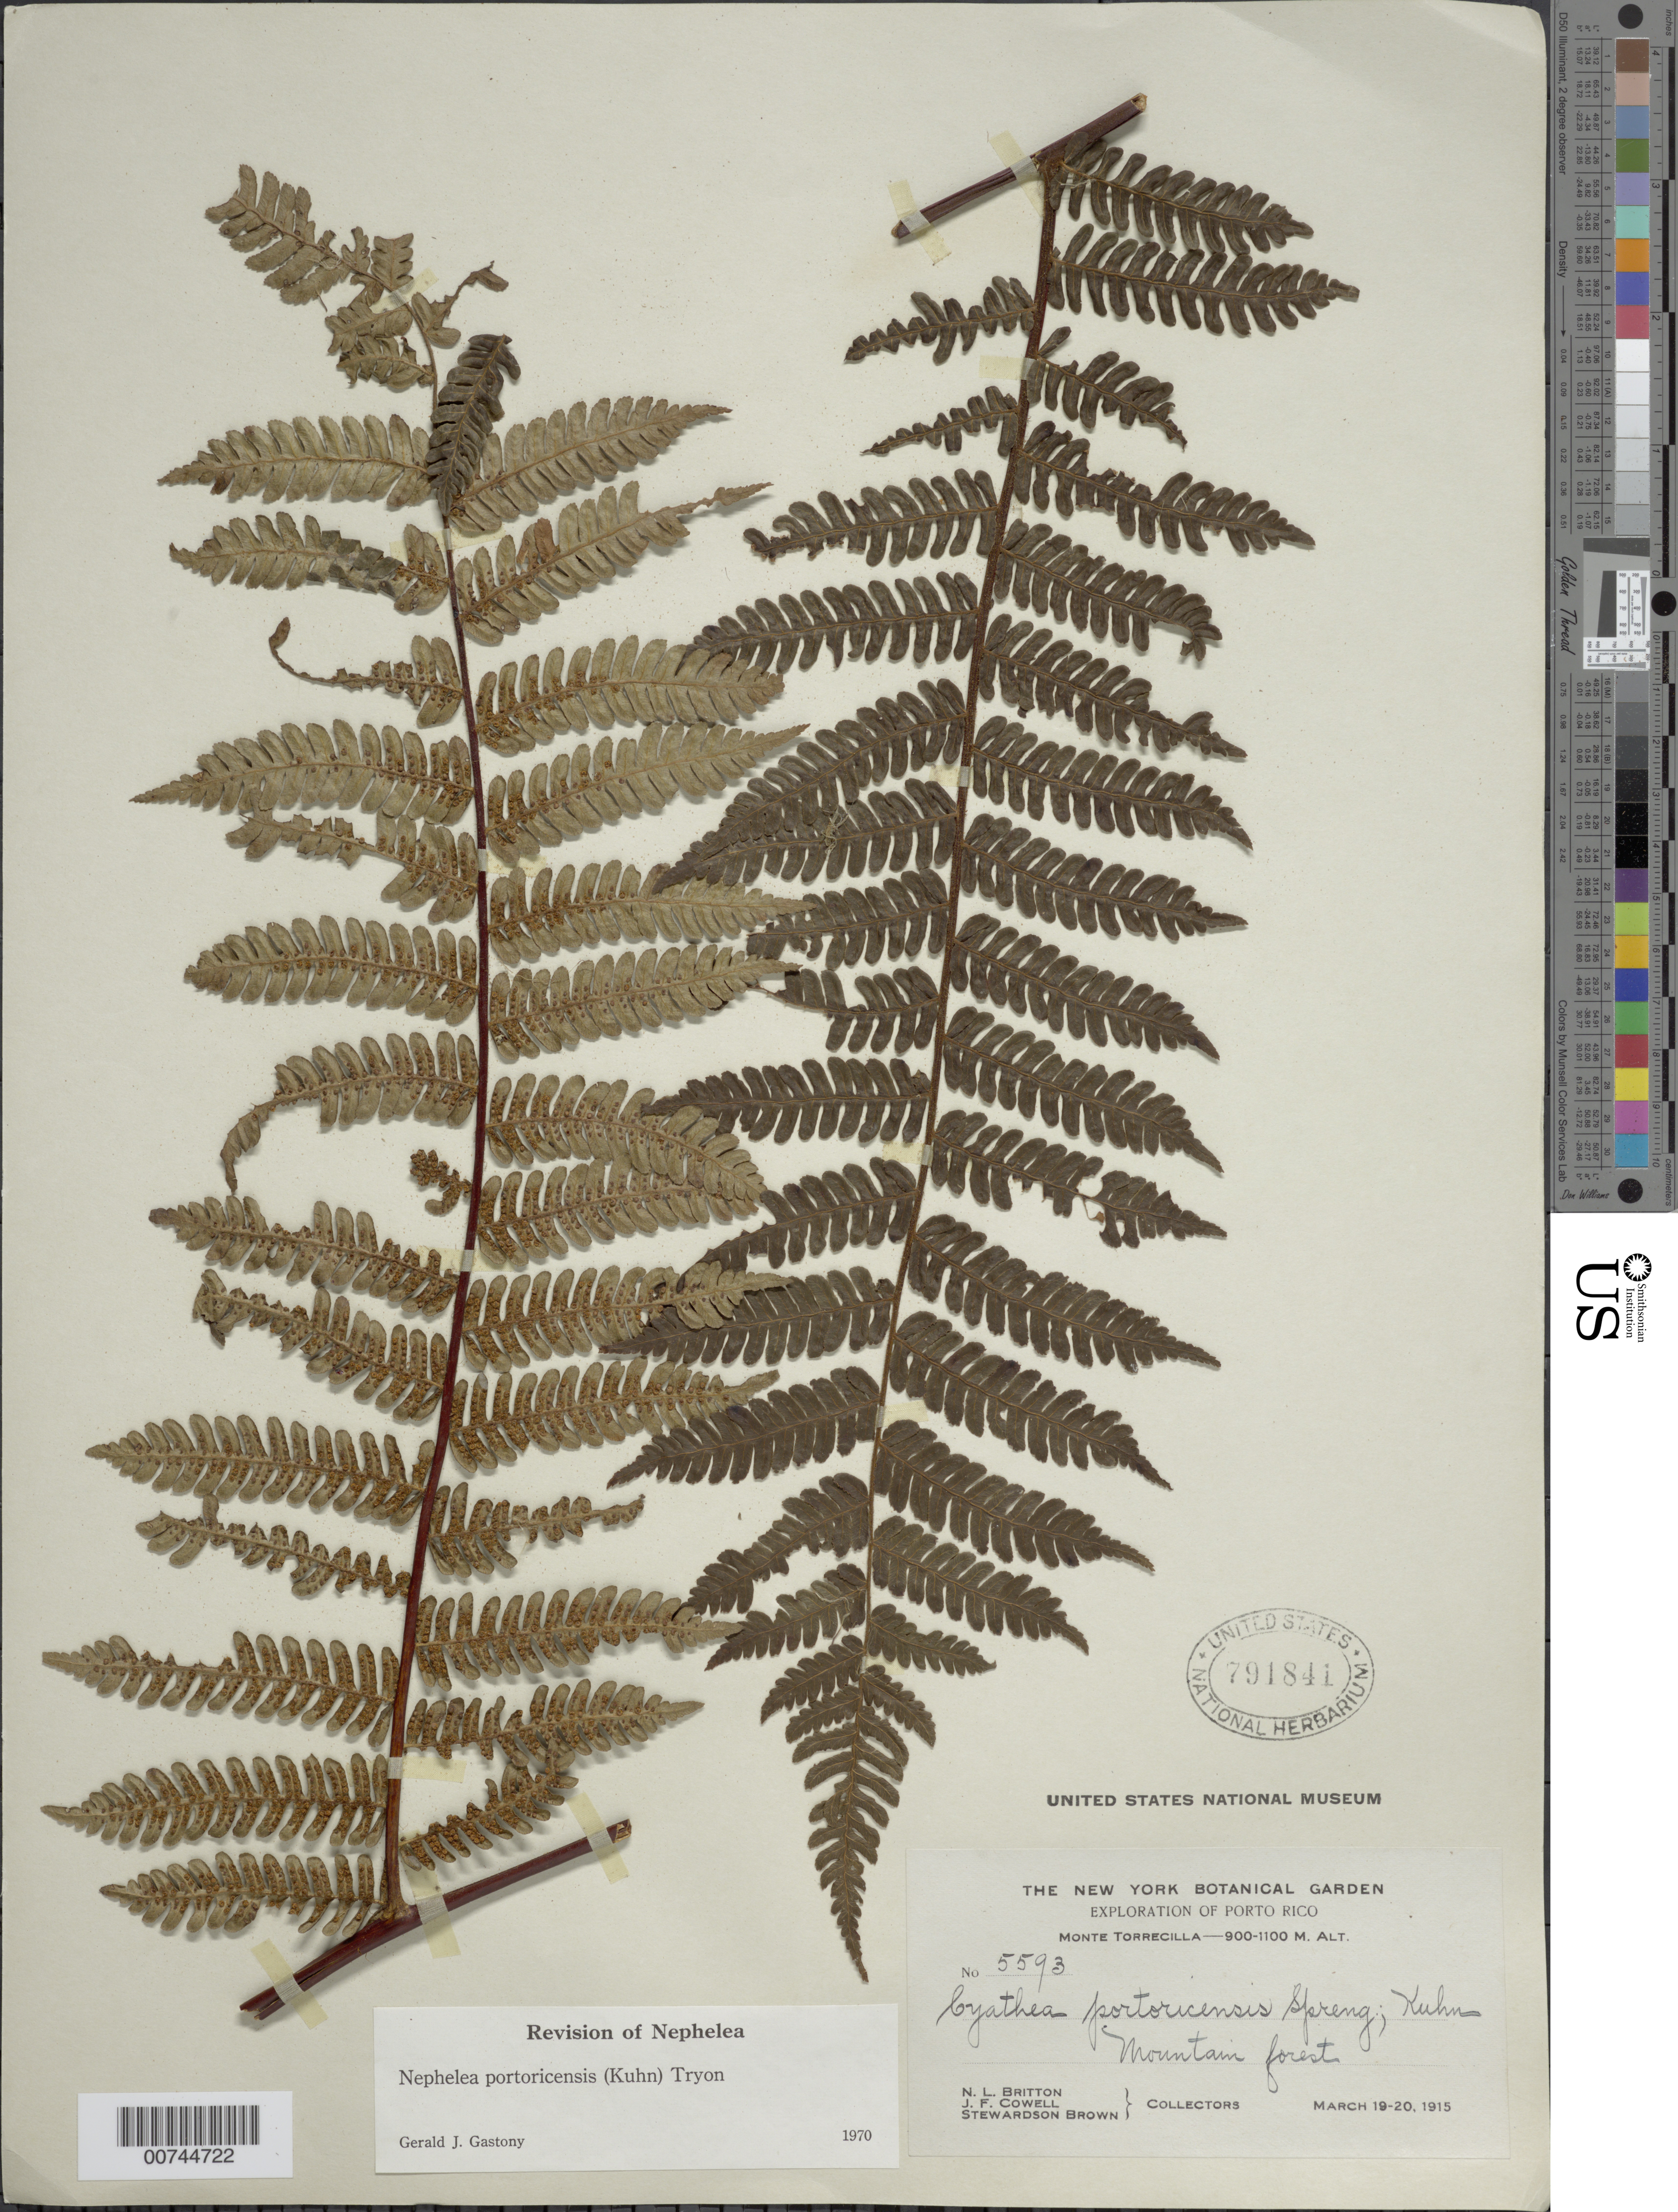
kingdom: Plantae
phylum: Tracheophyta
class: Polypodiopsida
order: Cyatheales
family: Cyatheaceae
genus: Alsophila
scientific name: Alsophila portoricensis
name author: (Spreng. ex Kuhn) D.S. Conant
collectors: N. Britton, J. F. Cowell & S. Brown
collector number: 5593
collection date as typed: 19 Mar 1915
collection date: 1915-03-19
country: Puerto Rico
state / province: Barranquitas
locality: Monte Torrecilla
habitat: Mountain forest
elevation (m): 900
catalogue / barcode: US 791841